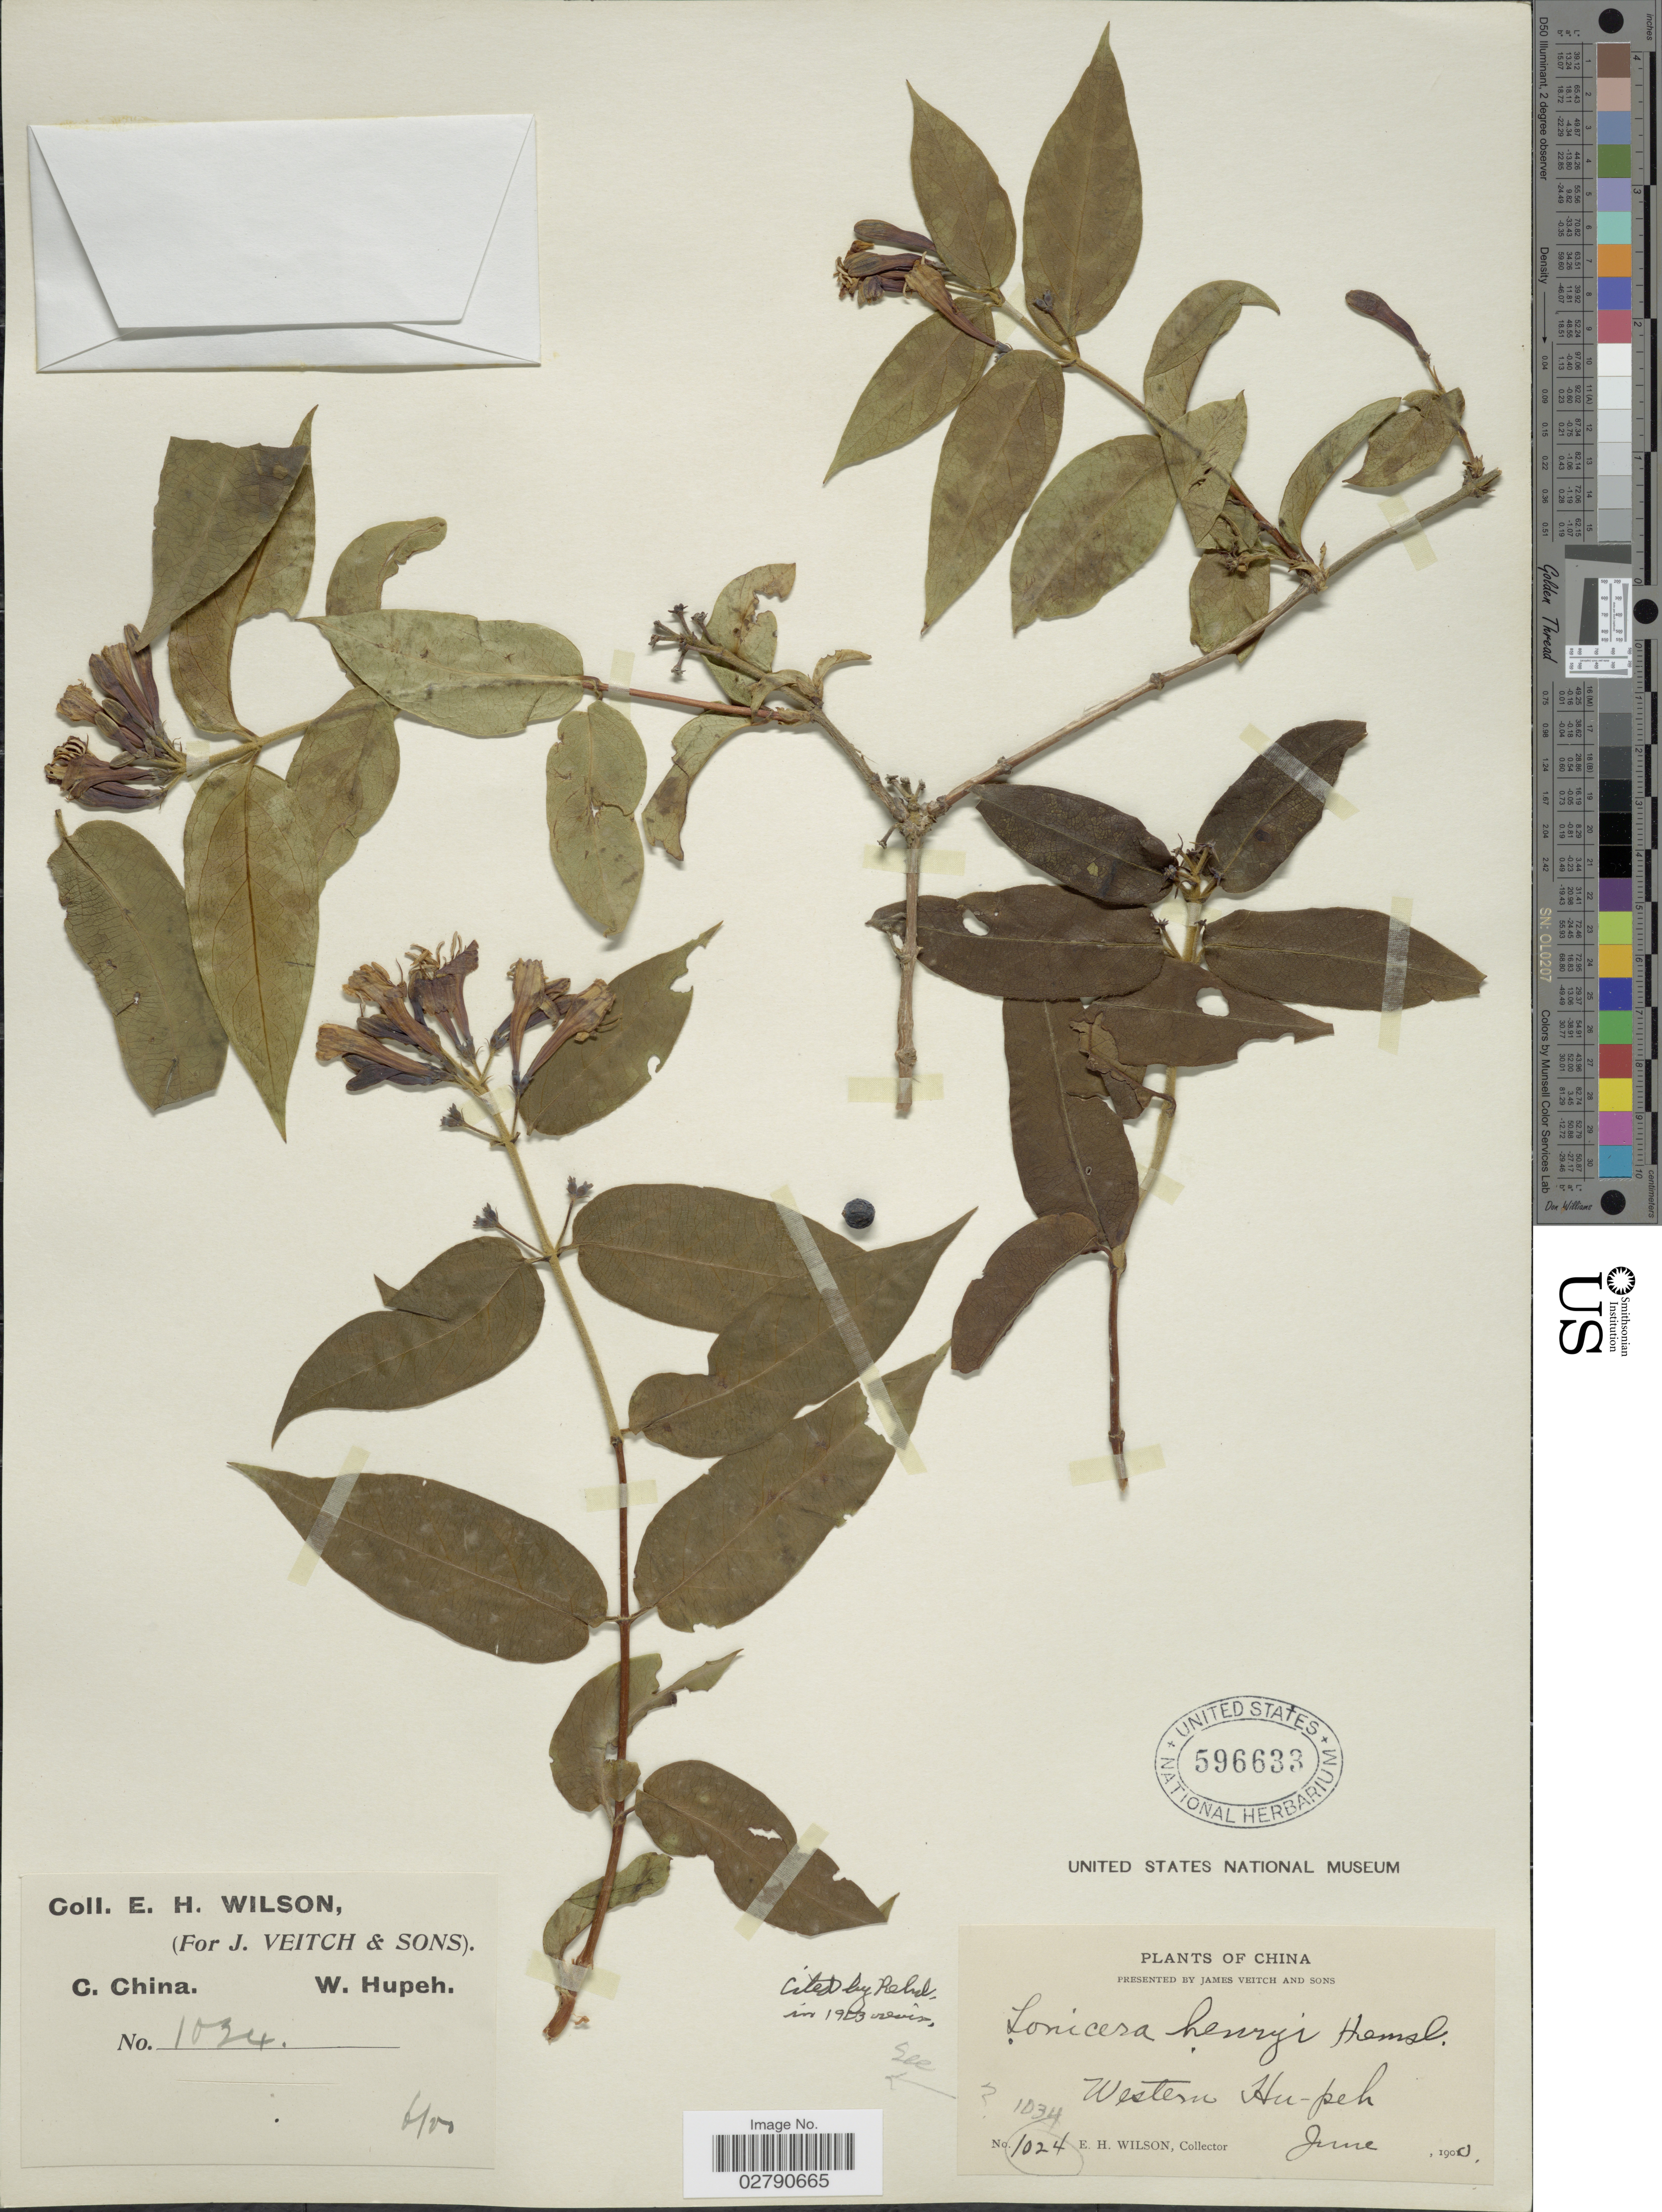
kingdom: Plantae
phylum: Tracheophyta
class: Magnoliopsida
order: Dipsacales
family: Caprifoliaceae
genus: Lonicera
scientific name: Lonicera henryi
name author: Hemsl.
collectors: E. Wilson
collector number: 1024/1034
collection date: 1900-06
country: China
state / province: Hubei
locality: C. China, Western Hu-peh.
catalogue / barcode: US 596633